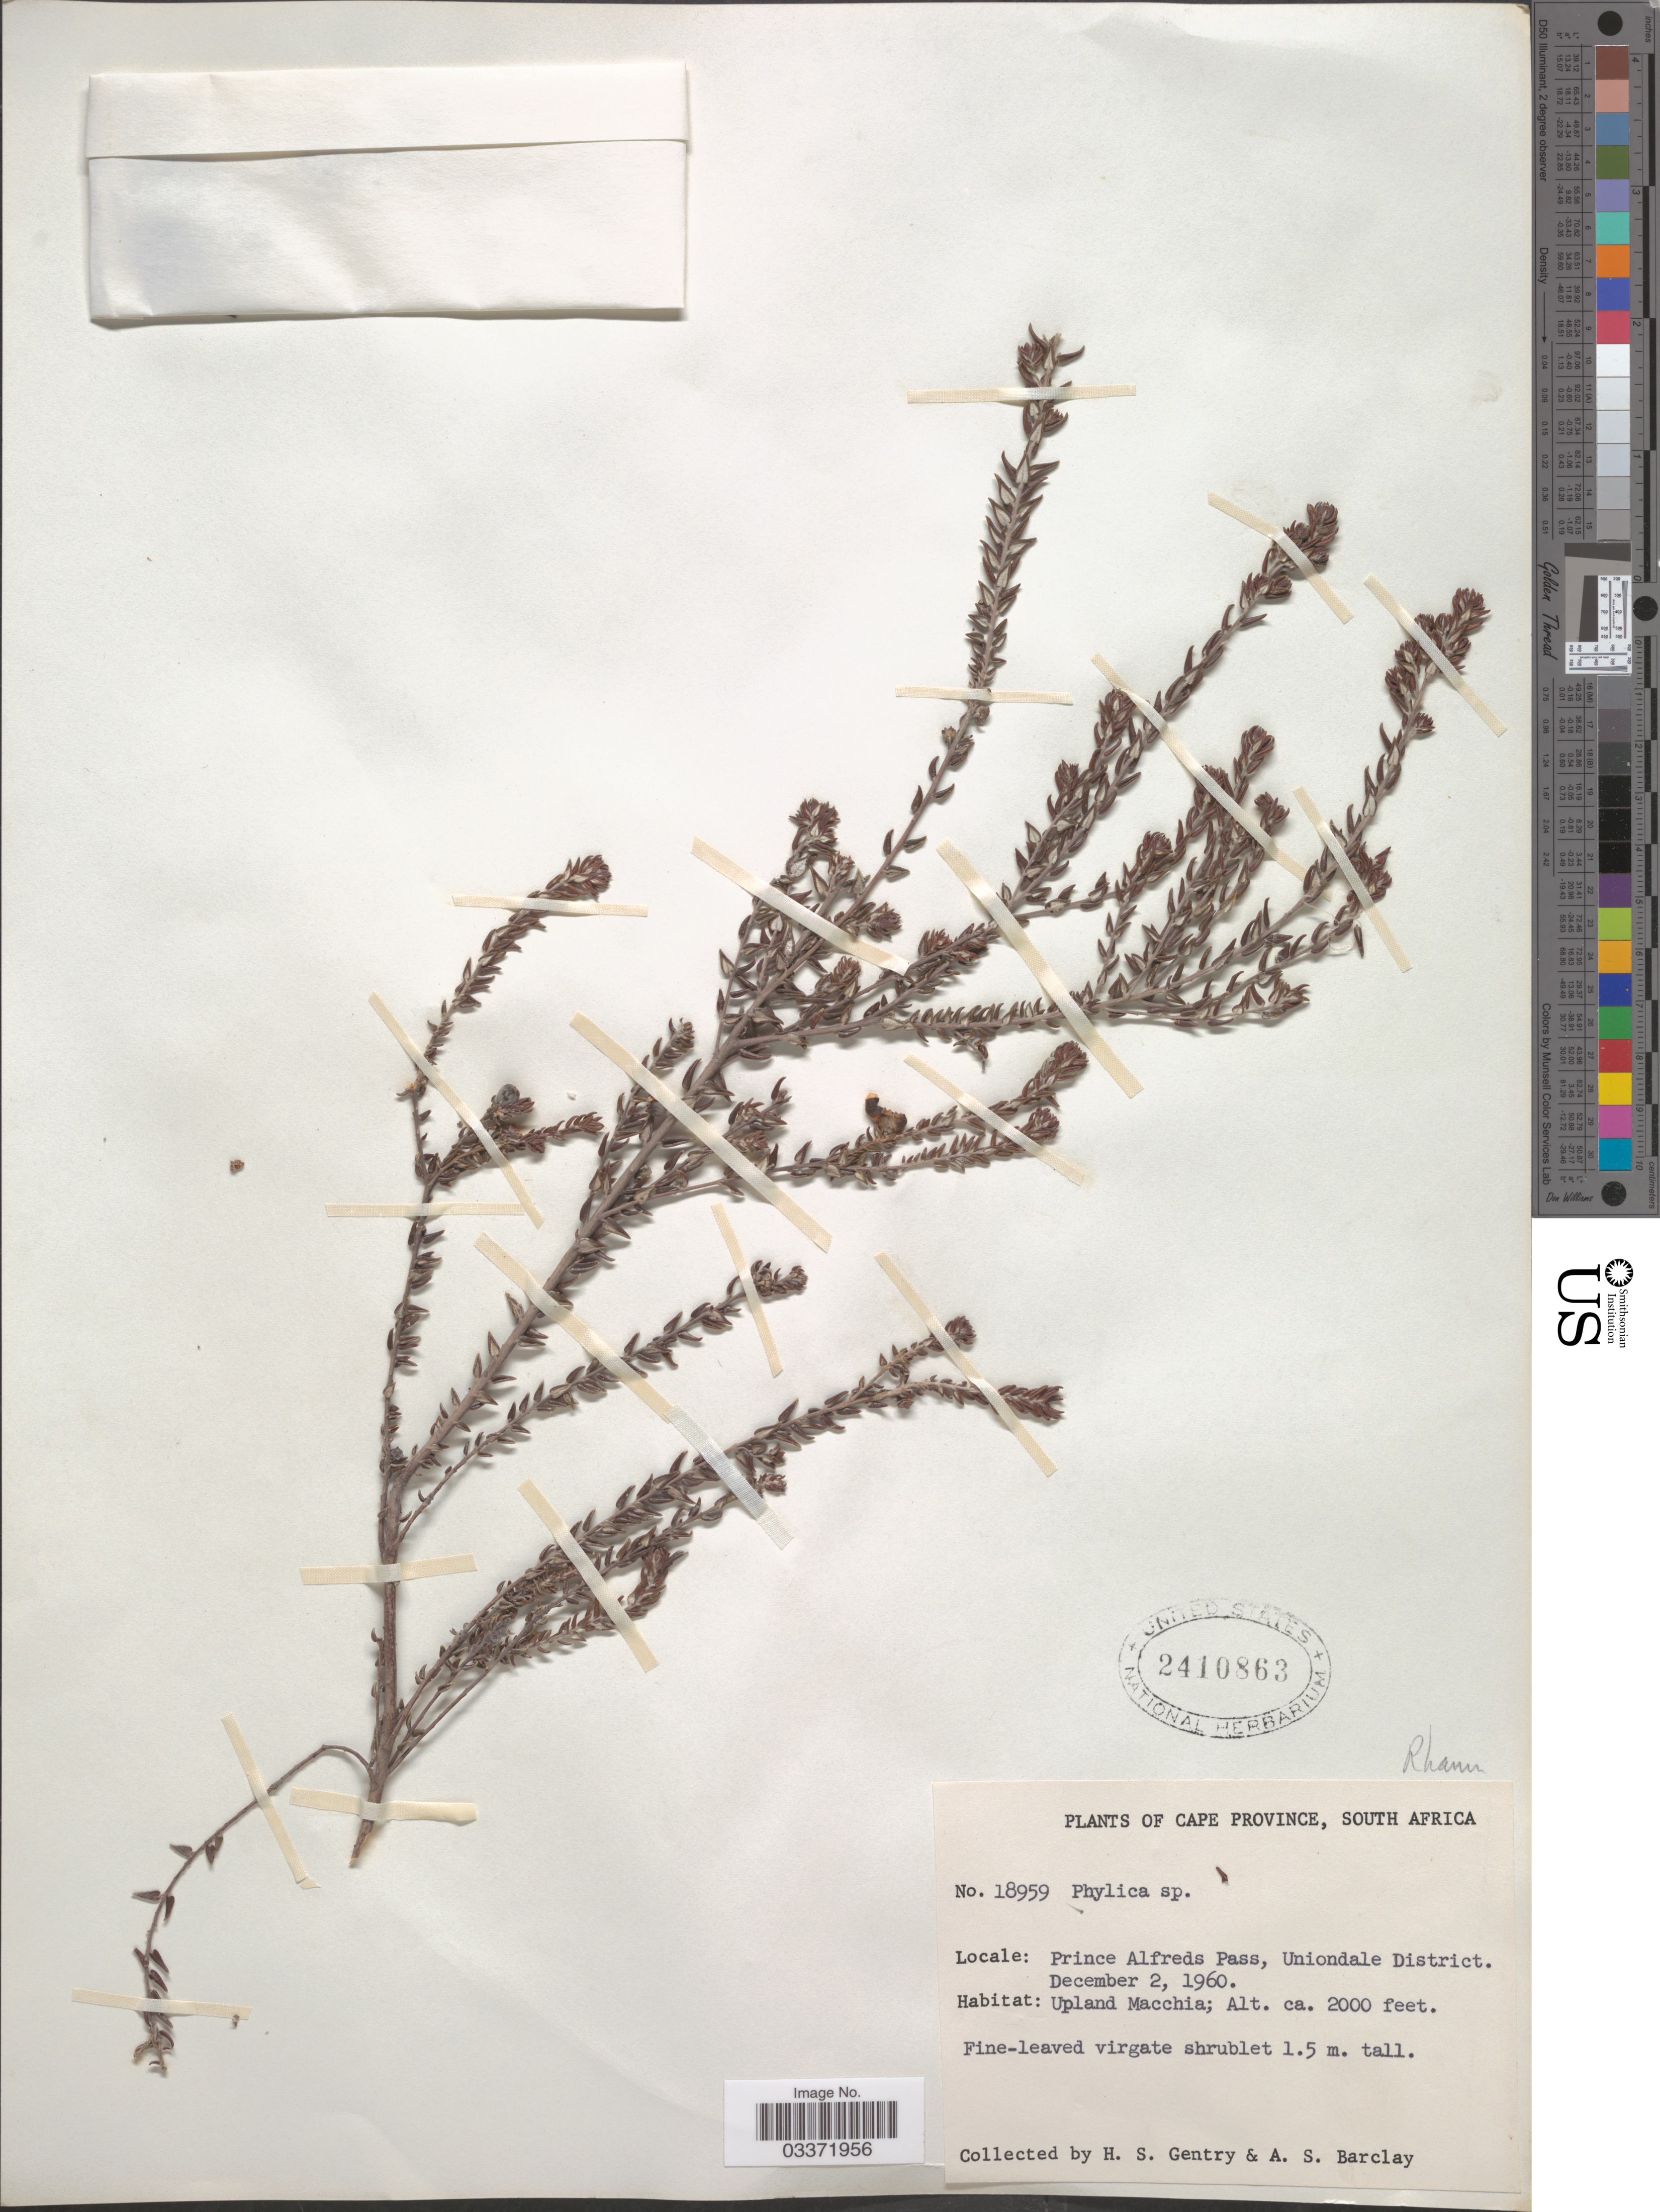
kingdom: Plantae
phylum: Tracheophyta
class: Magnoliopsida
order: Rosales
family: Rhamnaceae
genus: Phylica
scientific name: Phylica sp.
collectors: H. S. Gentry & A. S. Barclay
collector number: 18959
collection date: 1960-12-02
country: South Africa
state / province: Western Cape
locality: Prince Alfreds Pass, Uniondale District. Upland Macchia.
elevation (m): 610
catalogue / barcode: US 2410863